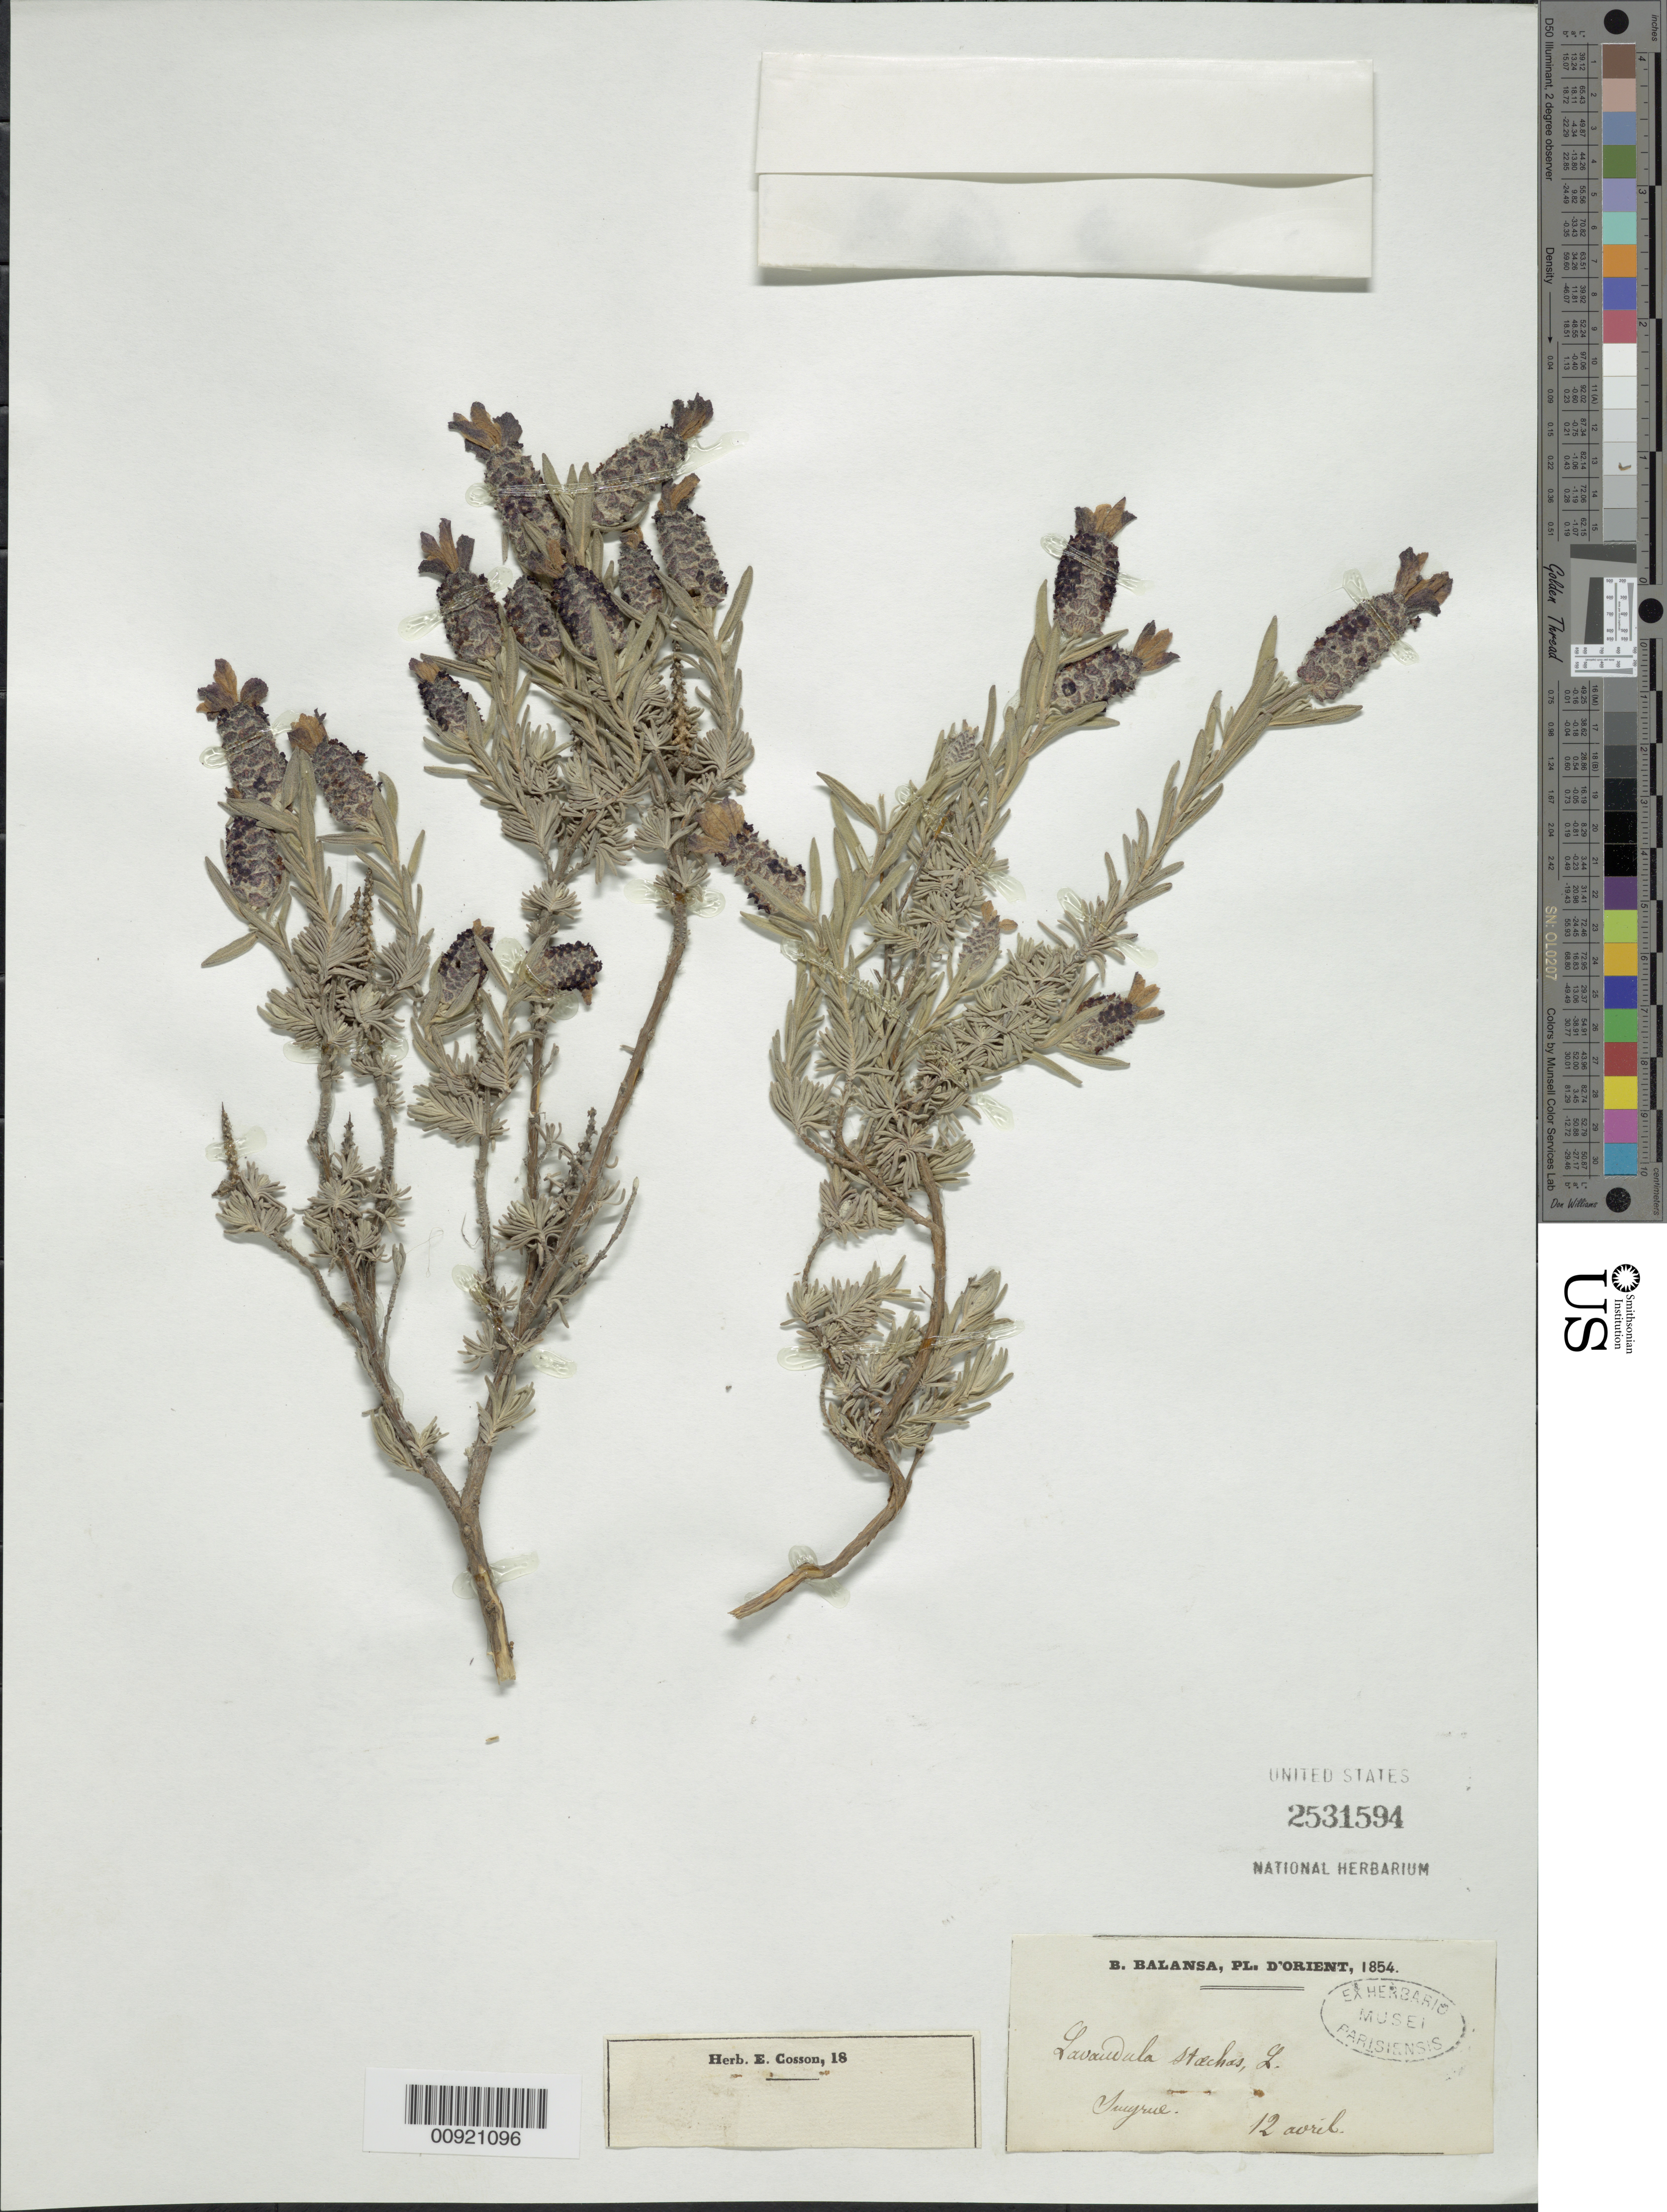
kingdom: Plantae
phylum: Tracheophyta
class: Magnoliopsida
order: Lamiales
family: Lamiaceae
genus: Lavandula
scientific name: Lavandula stoechas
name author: L.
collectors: B. Balansa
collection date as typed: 12 Apr 1854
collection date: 1854-04-12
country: Turkey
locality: Smyrne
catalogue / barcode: US 2531594